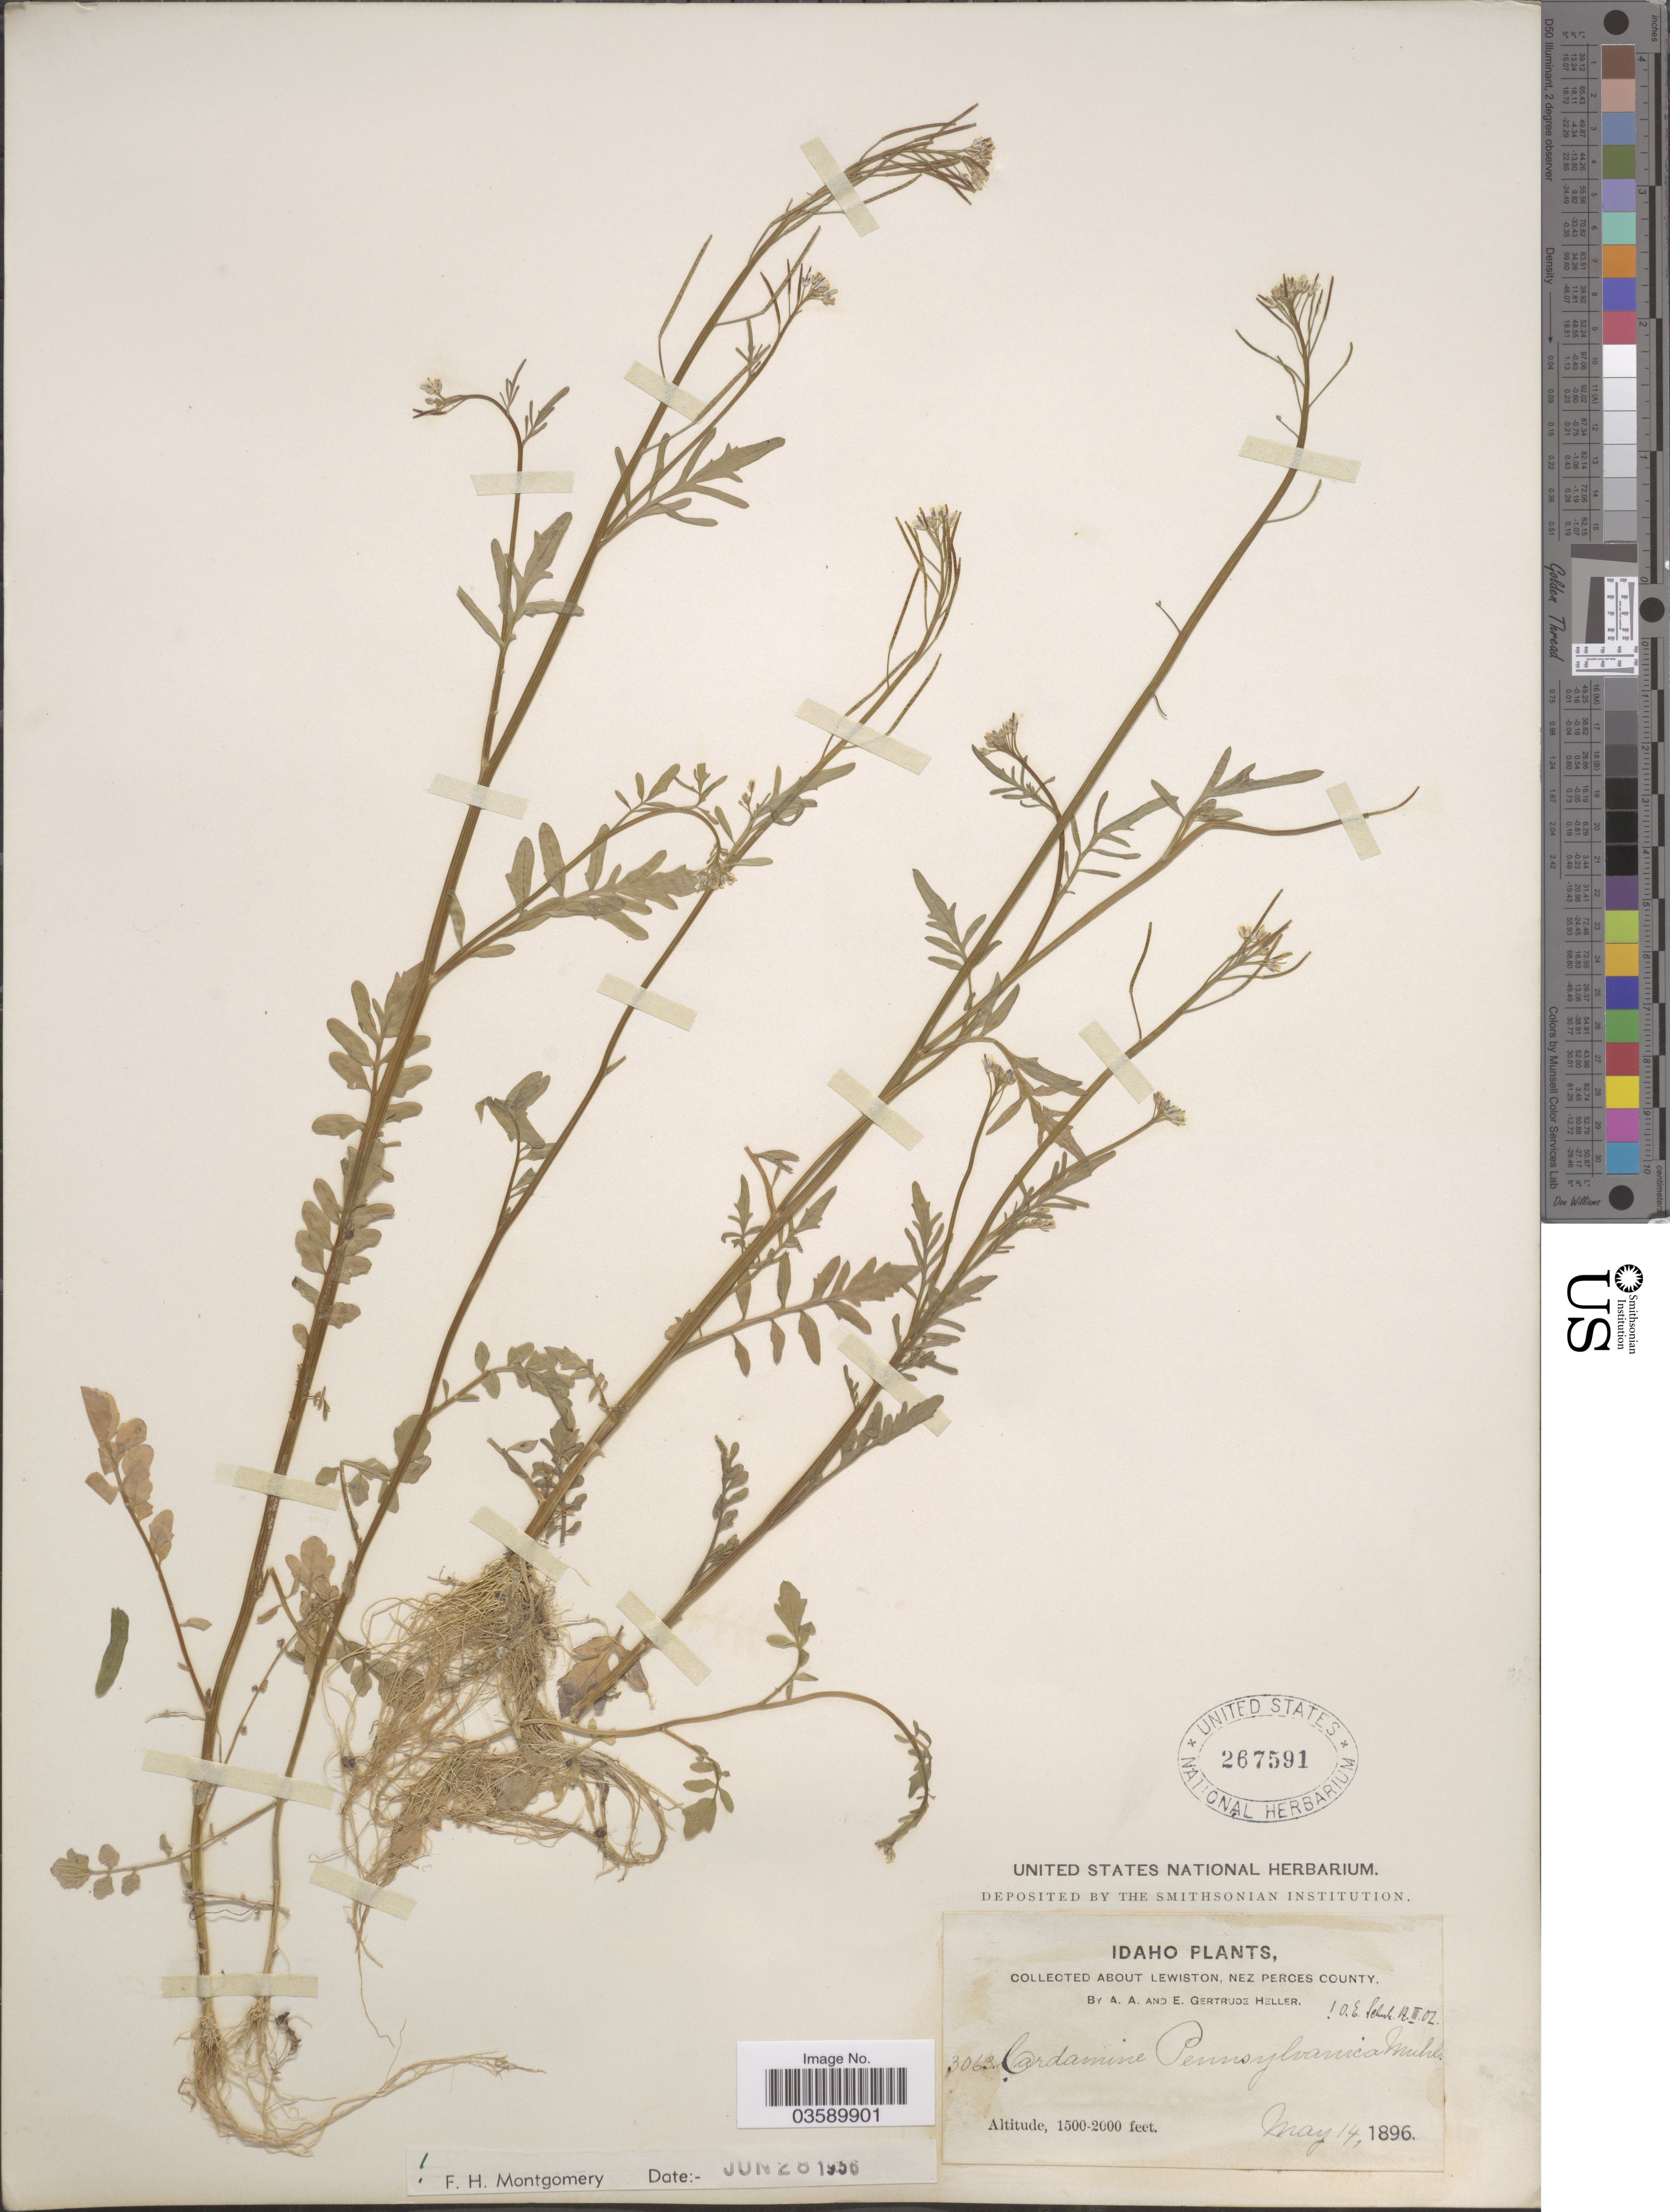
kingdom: Plantae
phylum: Tracheophyta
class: Magnoliopsida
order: Brassicales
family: Brassicaceae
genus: Cardamine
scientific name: Cardamine pensylvanica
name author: Muhl. ex Willd.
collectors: A. A. Heller & E. G. Heller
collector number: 3063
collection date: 1896-05-14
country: United States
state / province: Idaho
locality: About Lewiston, Nez Perces County.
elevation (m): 457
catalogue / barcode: US 267591